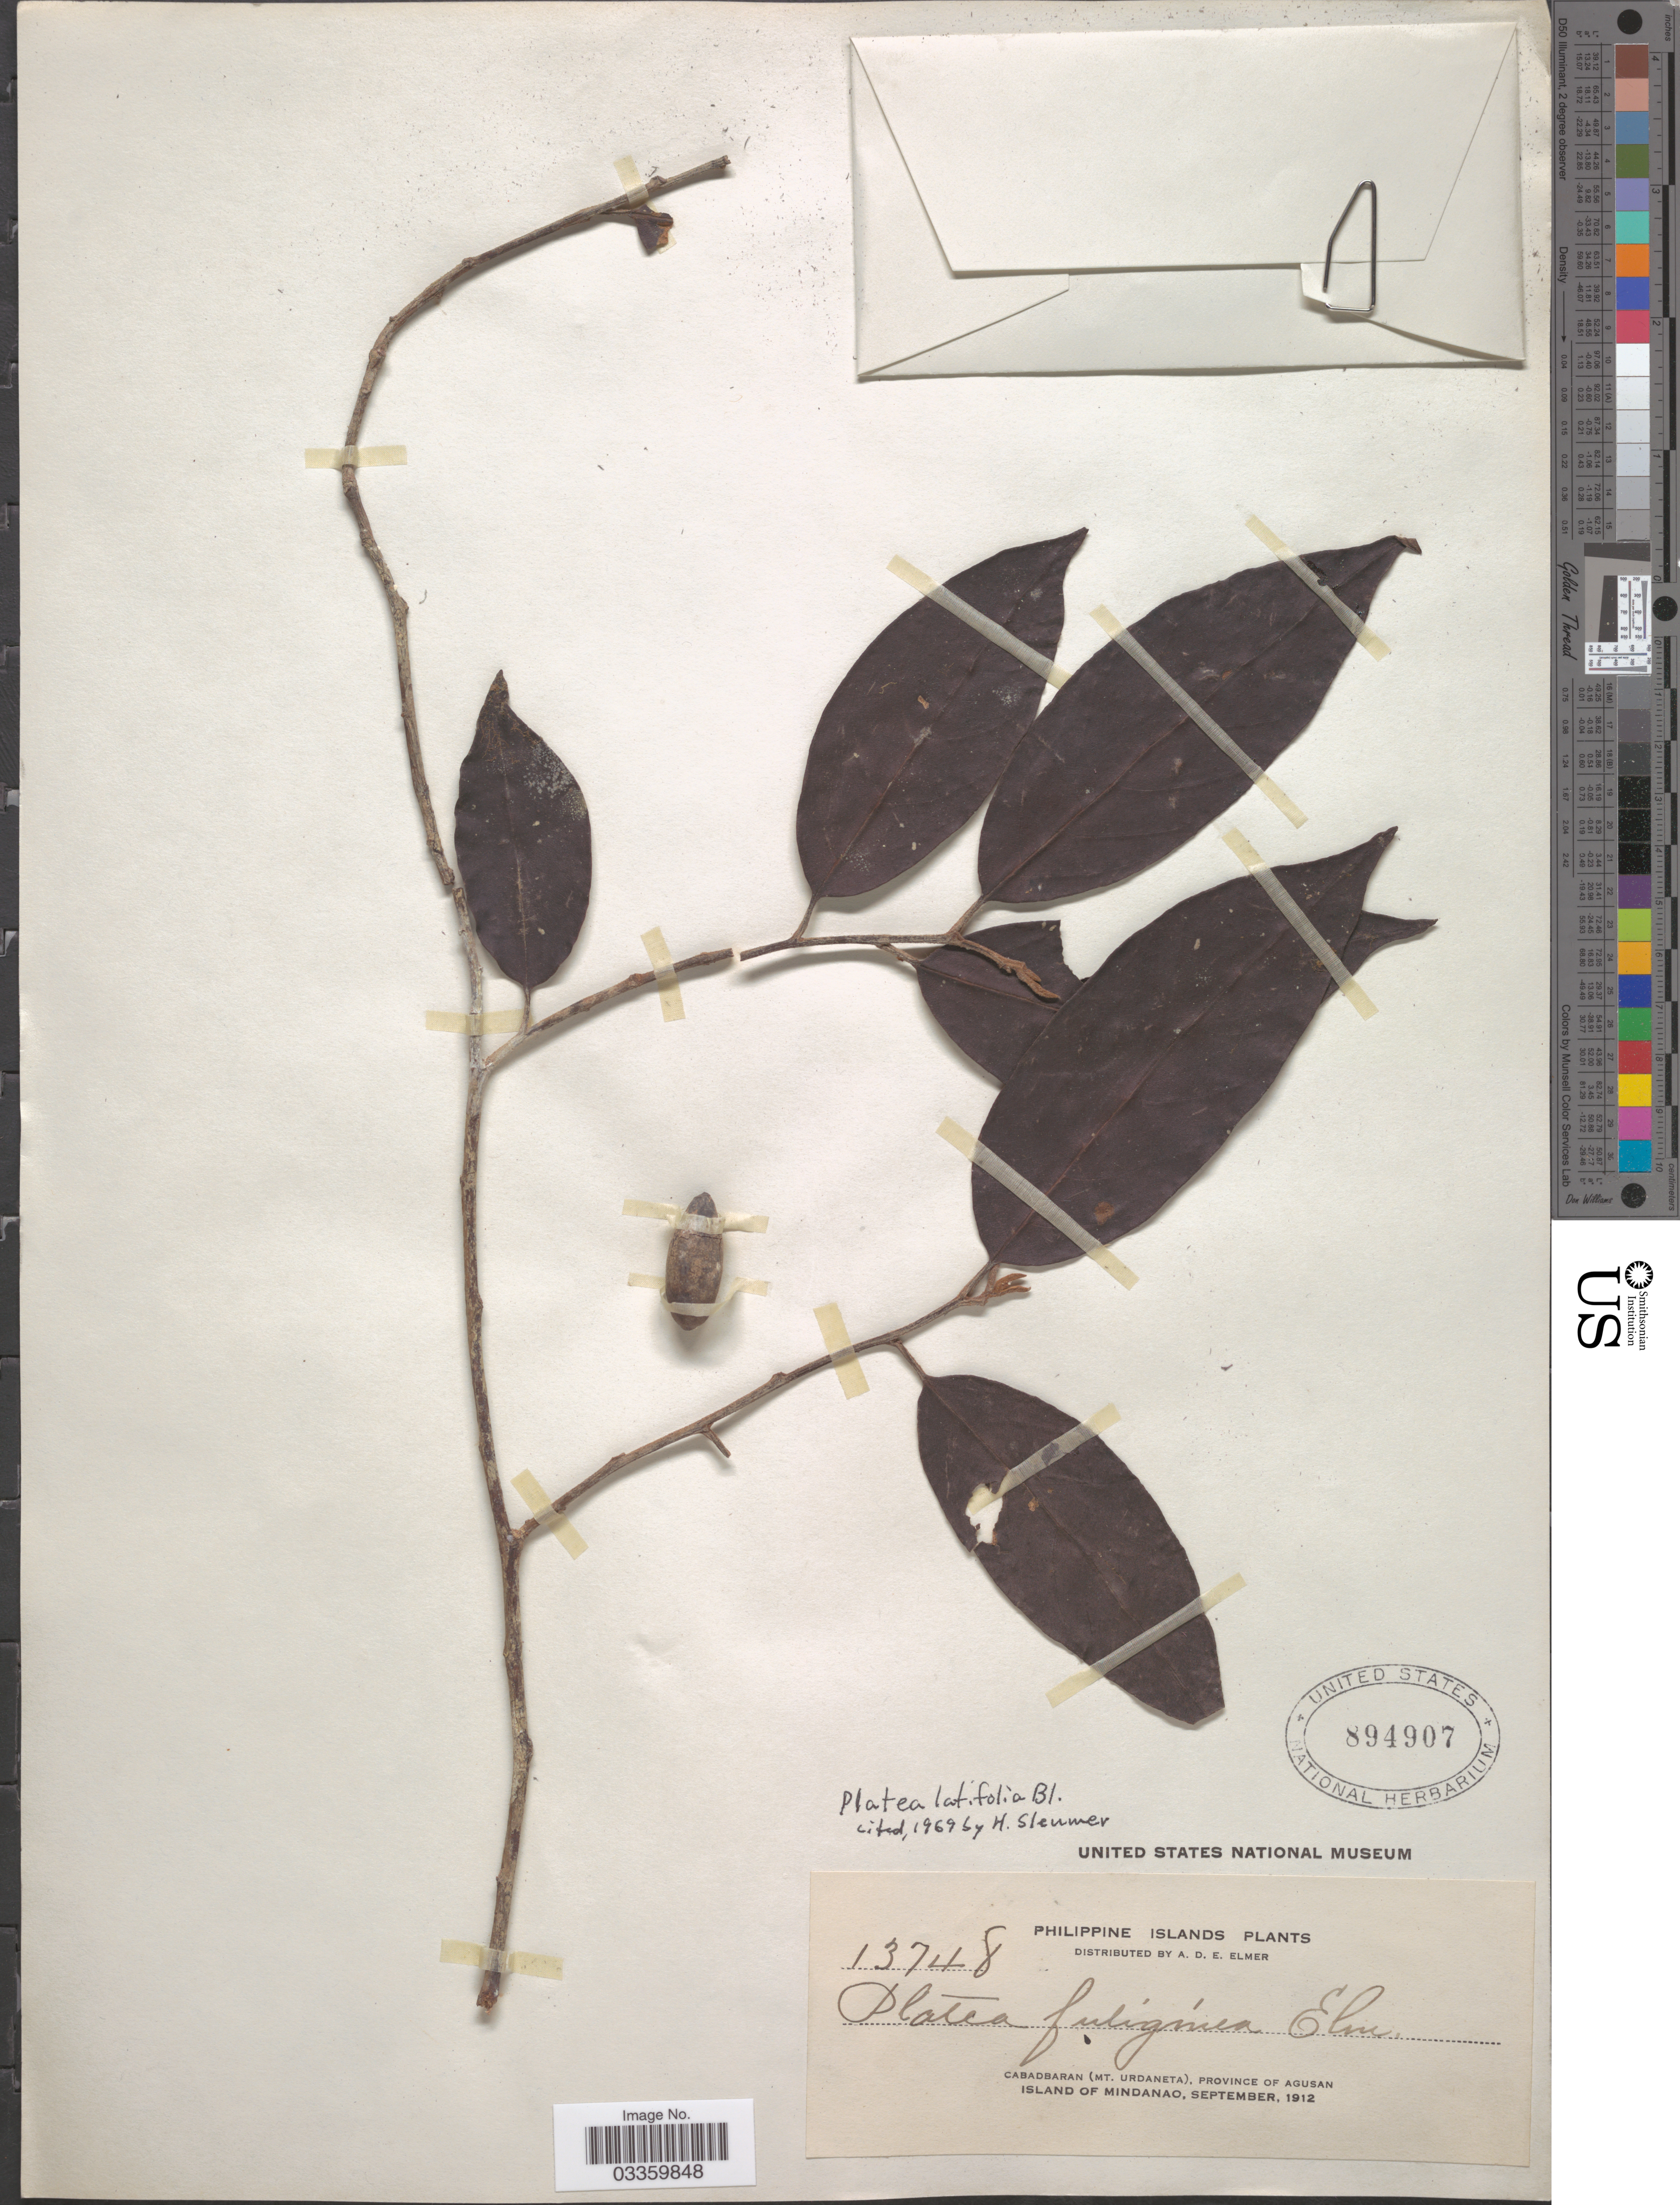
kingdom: Plantae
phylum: Tracheophyta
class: Magnoliopsida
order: Metteniusales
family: Metteniusaceae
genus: Platea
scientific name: Platea latifolia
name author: Blume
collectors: A. D. E. Elmer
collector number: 13748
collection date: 1912-09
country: Philippines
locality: Philippine Islands. Cabadbaran (Mt. Urdaneta), province of Agusan. Island of Mindanao.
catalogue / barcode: US 894907